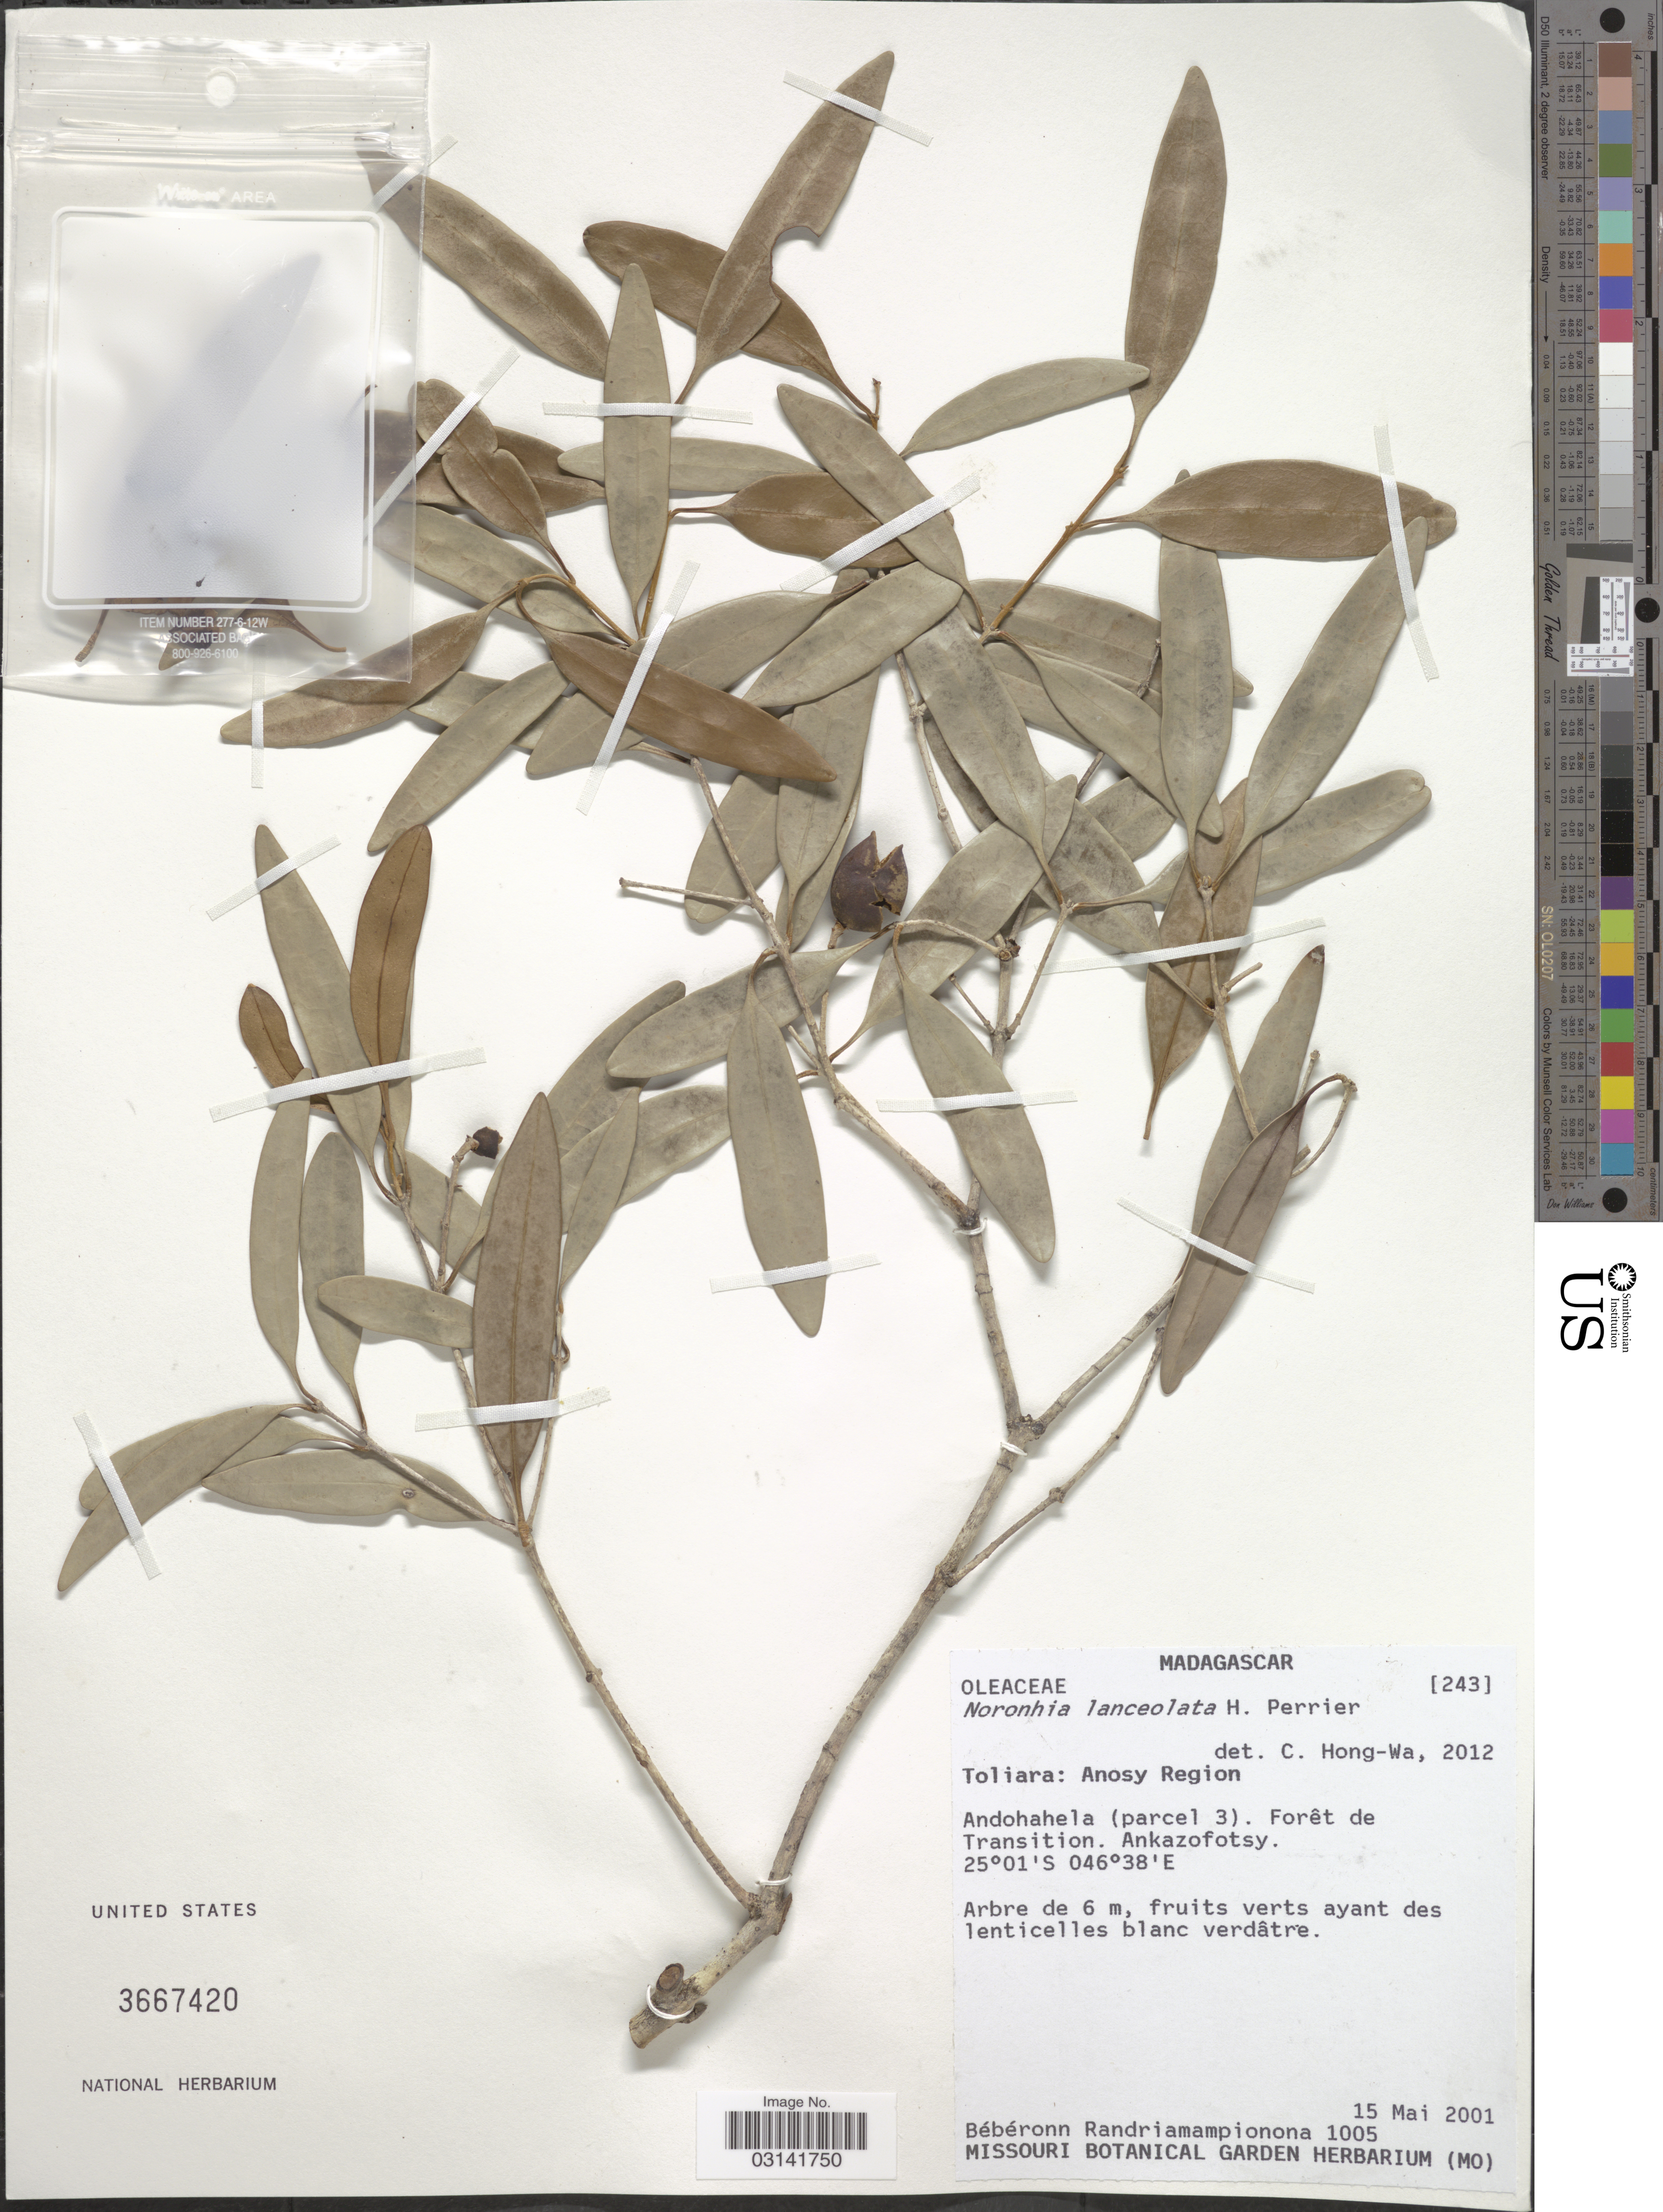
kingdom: Plantae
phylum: Tracheophyta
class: Magnoliopsida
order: Lamiales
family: Oleaceae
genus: Noronhia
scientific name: Noronhia lanceolata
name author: H. Perrier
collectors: B. Randriamampionona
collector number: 1005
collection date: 2001-05-15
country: Madagascar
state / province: Anosy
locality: Anosy Region. Andohahela (parcel 3). Forêt de Transition. Ankazofotsy.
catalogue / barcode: US 3667420